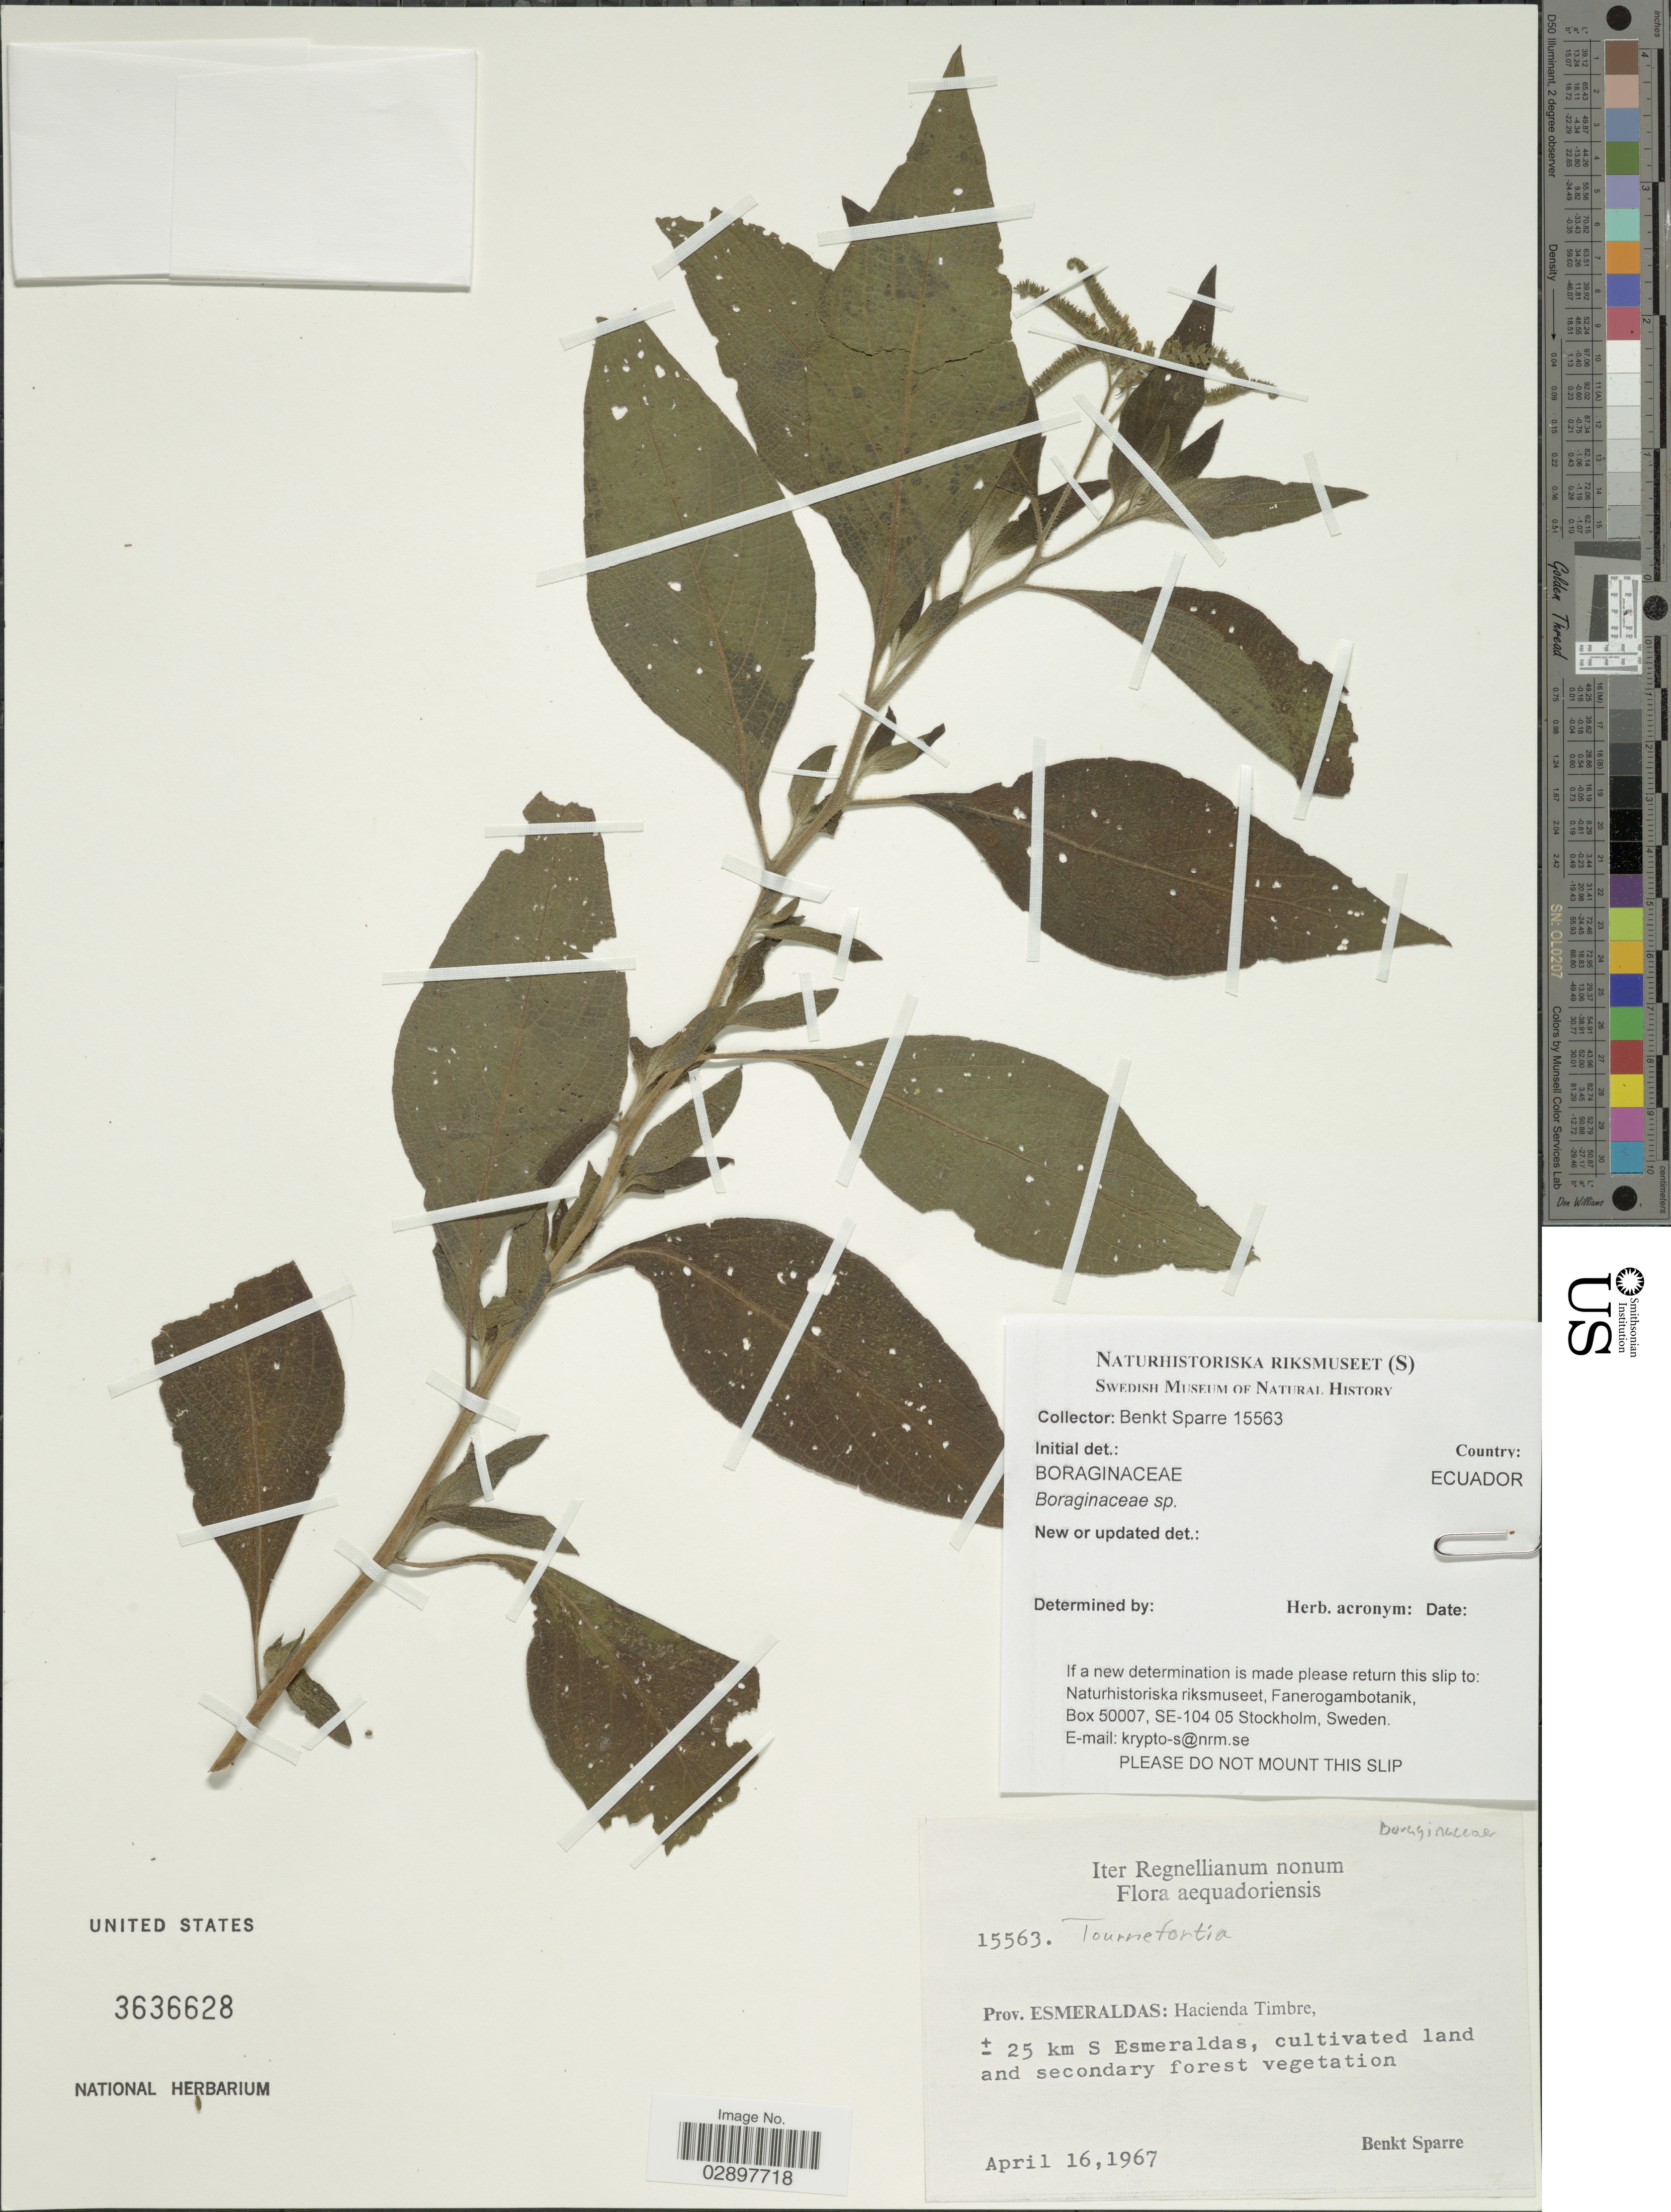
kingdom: Plantae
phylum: Tracheophyta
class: Magnoliopsida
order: Boraginales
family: Heliotropiaceae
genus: Tournefortia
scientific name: Tournefortia sp.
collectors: B. Sparre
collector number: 15563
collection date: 1967-04-16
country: Ecuador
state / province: Esmeraldas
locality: Prov. Esmeraldas: Hacienda Timbre, ± 25 km S Esmeraldas.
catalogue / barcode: US 3636628